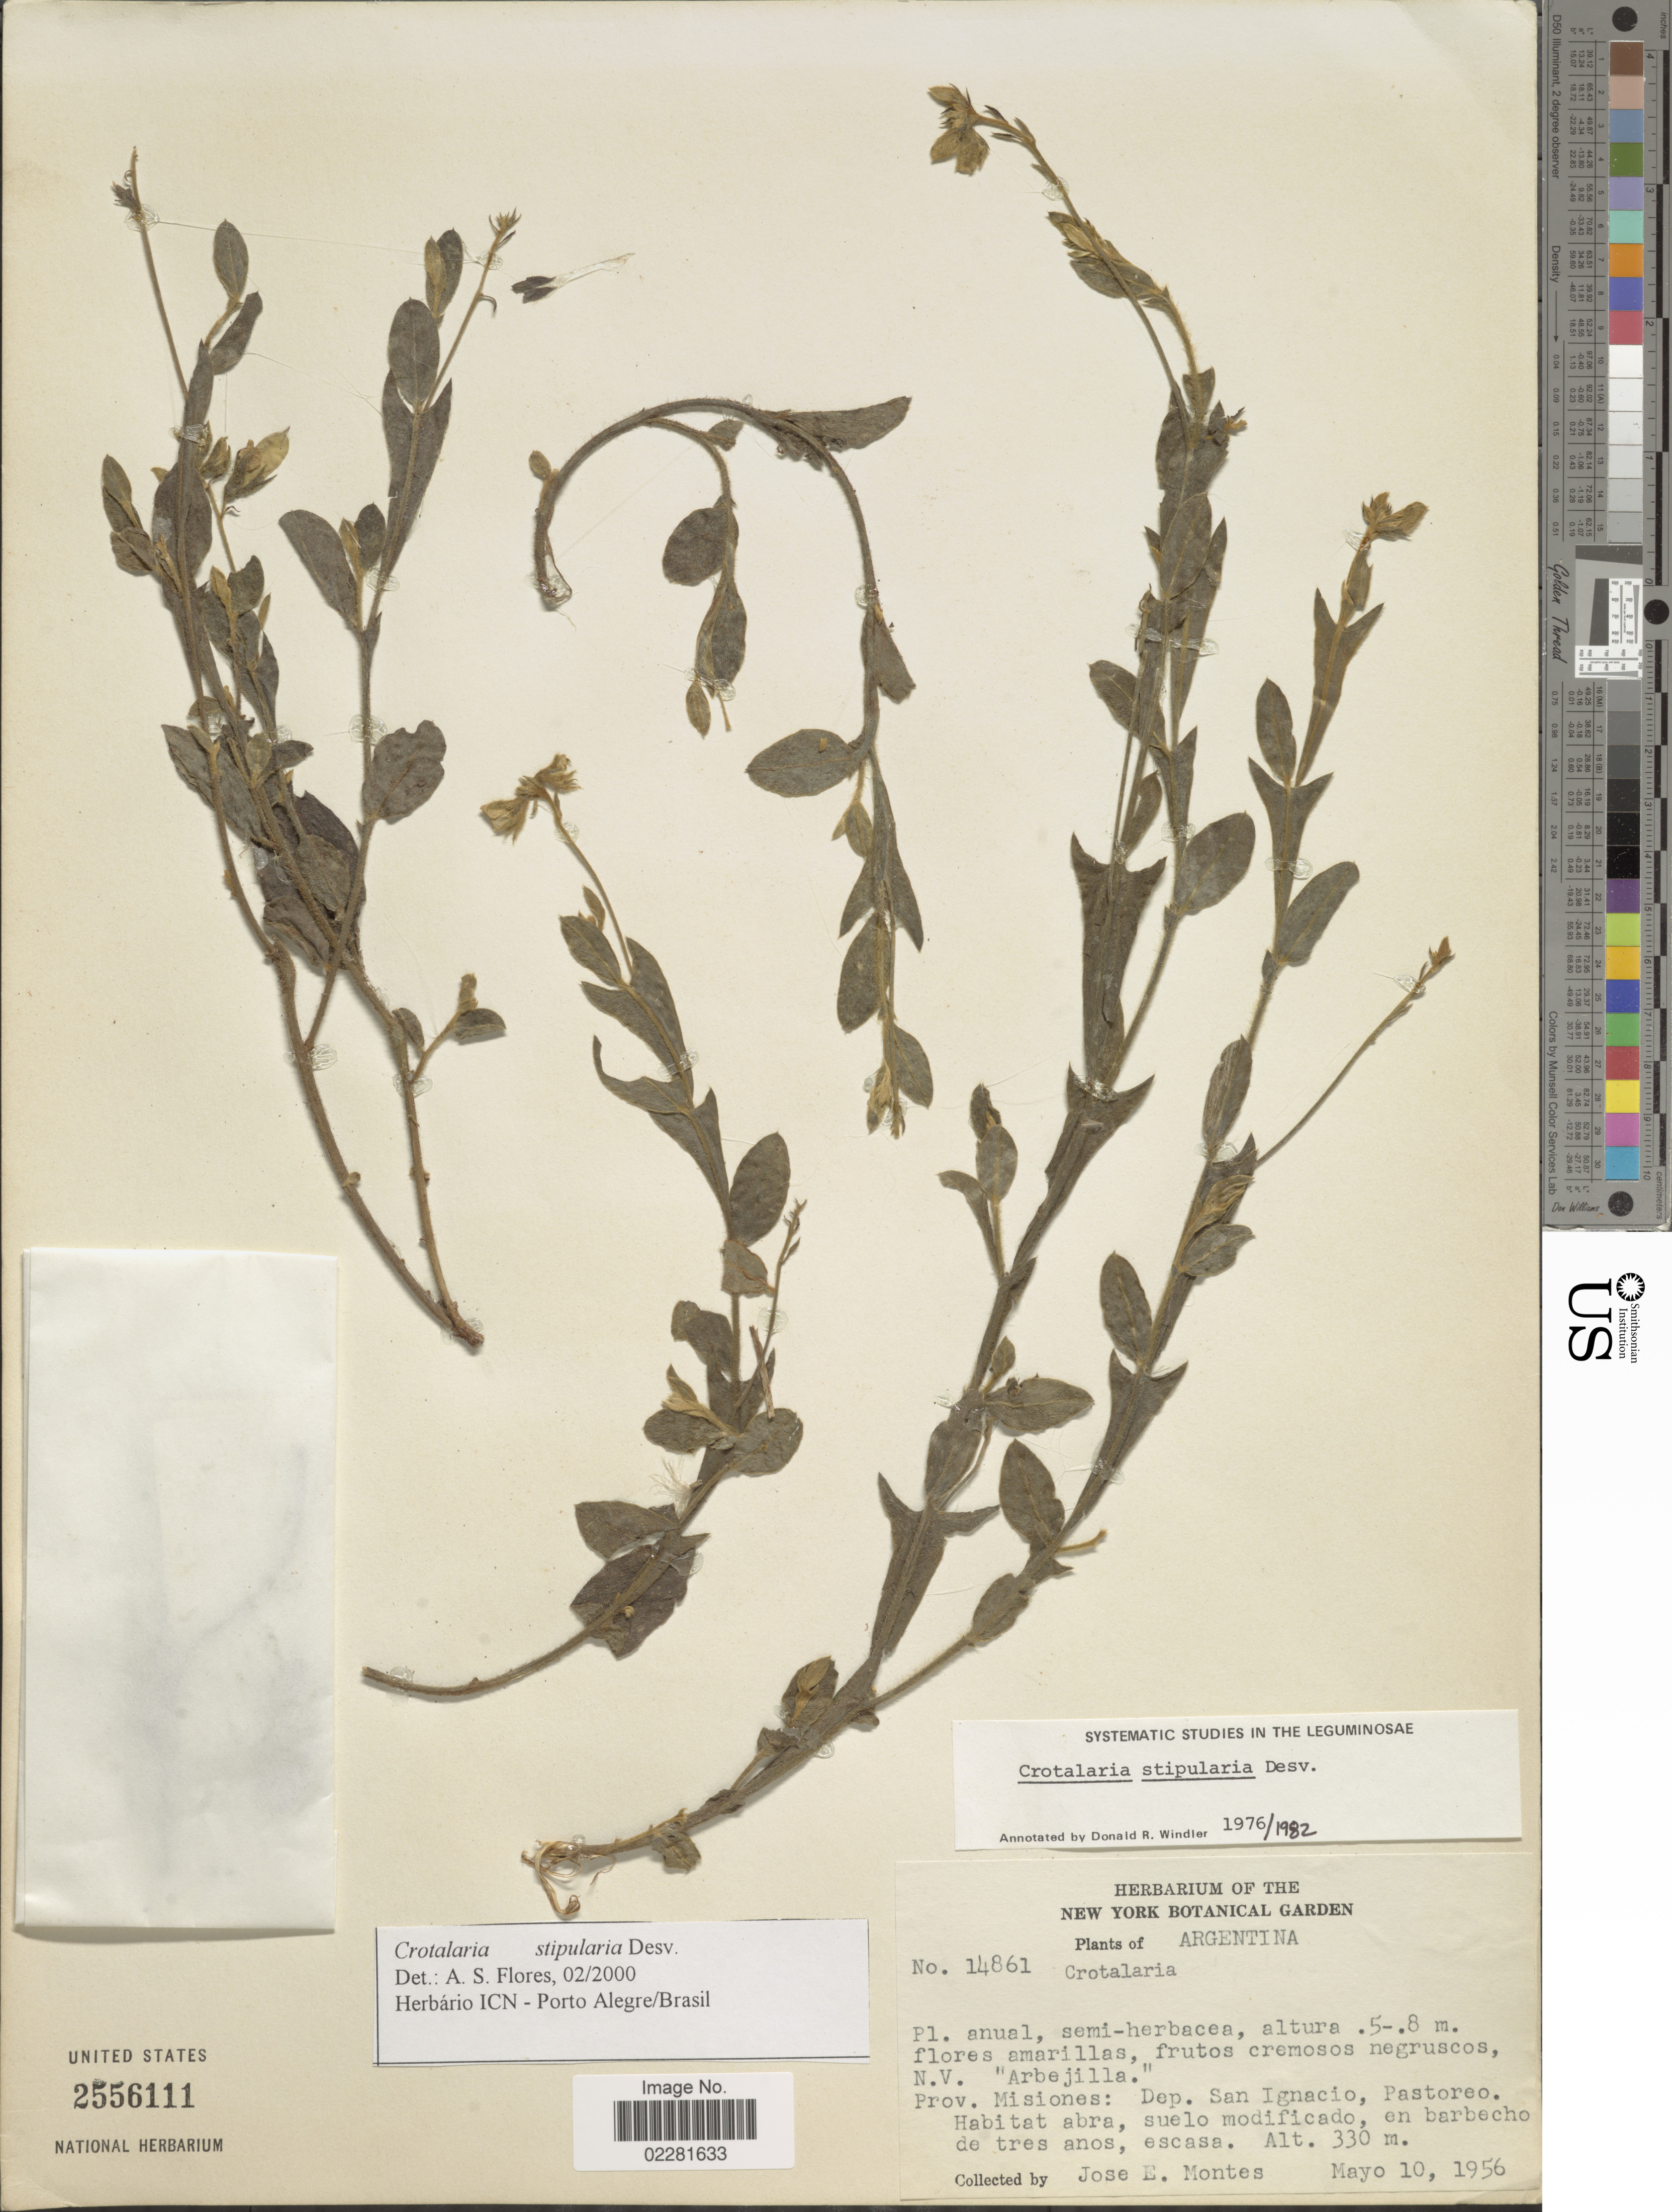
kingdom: Plantae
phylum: Tracheophyta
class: Magnoliopsida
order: Fabales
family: Fabaceae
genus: Crotalaria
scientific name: Crotalaria stipularia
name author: Desv.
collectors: J. E. Montes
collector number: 14861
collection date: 1956-05-10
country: Argentina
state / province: Misiones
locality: Dep. San Ignacio, Pastoreo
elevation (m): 330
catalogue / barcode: US 2556111